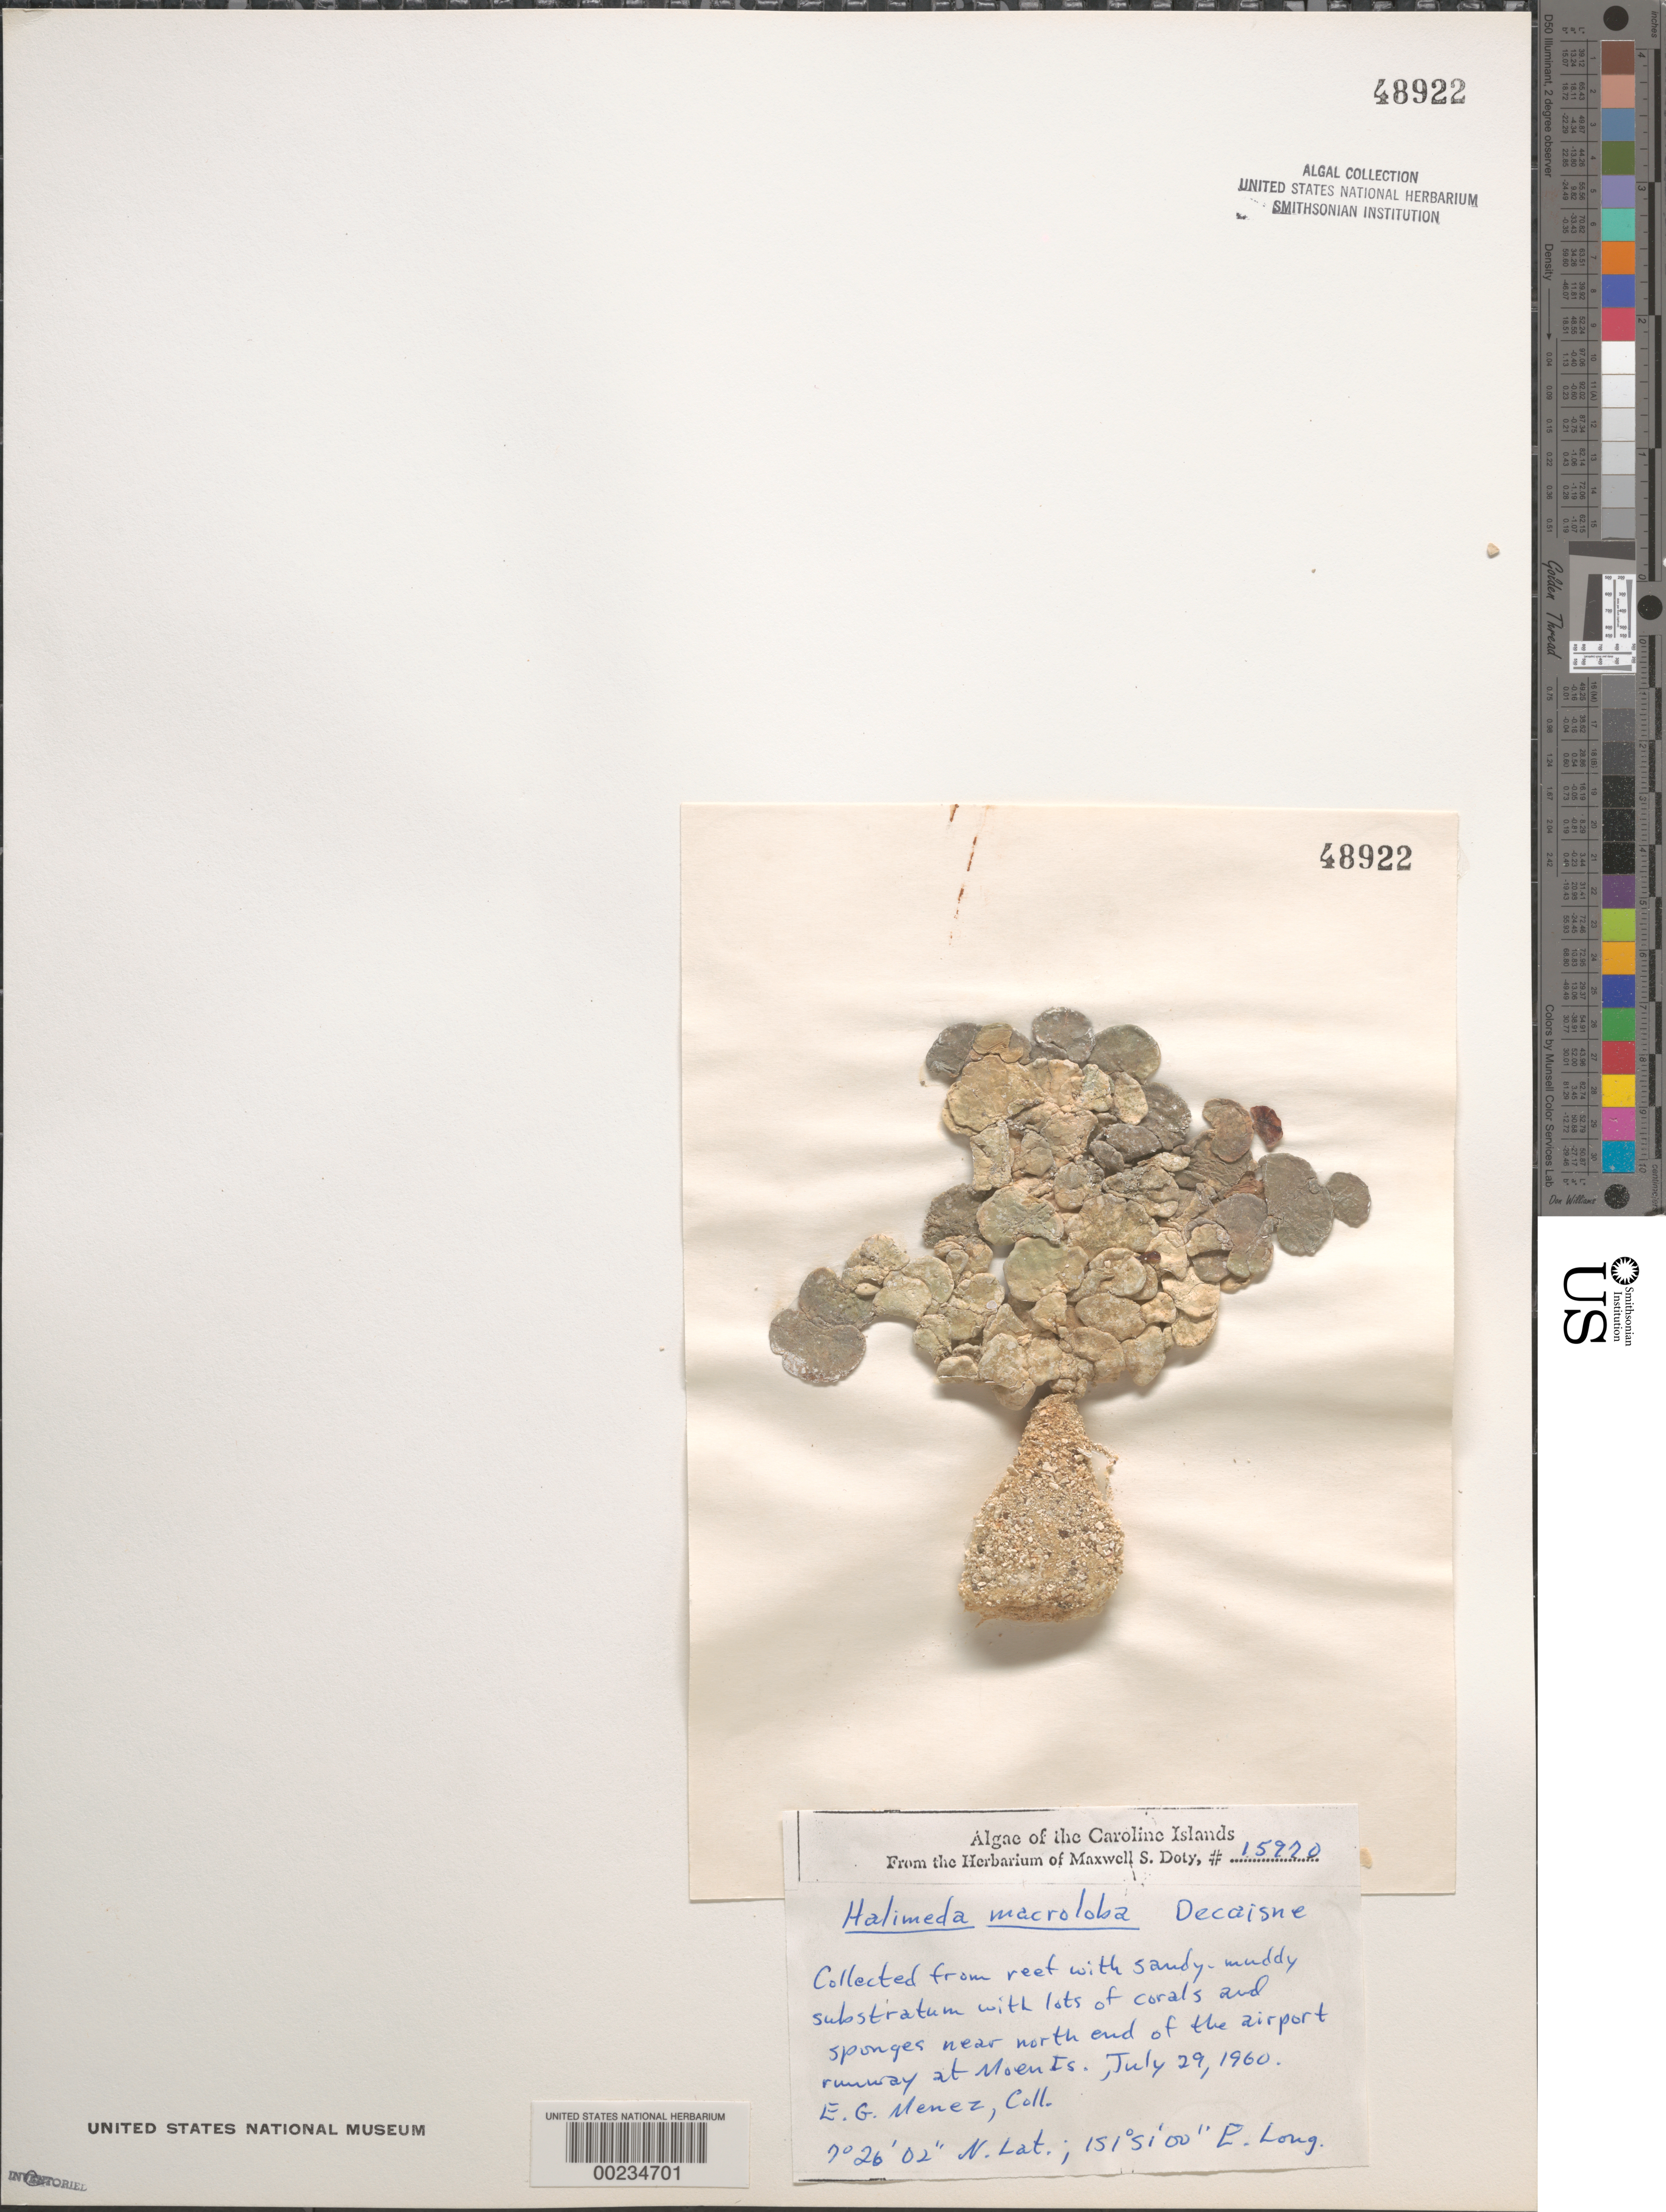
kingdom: Plantae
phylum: Chlorophyta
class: Ulvophyceae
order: Bryopsidales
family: Halimedaceae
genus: Halimeda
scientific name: Halimeda macroloba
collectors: Meñez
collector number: MSD 15970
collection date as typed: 29 Jul 1960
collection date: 1960-07-29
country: Micronesia, Federated States of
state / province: Truk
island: Moen [Wono]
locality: Near north end of airport runway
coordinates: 7 26' 02" N, 151 51' 00" E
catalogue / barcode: US 48922